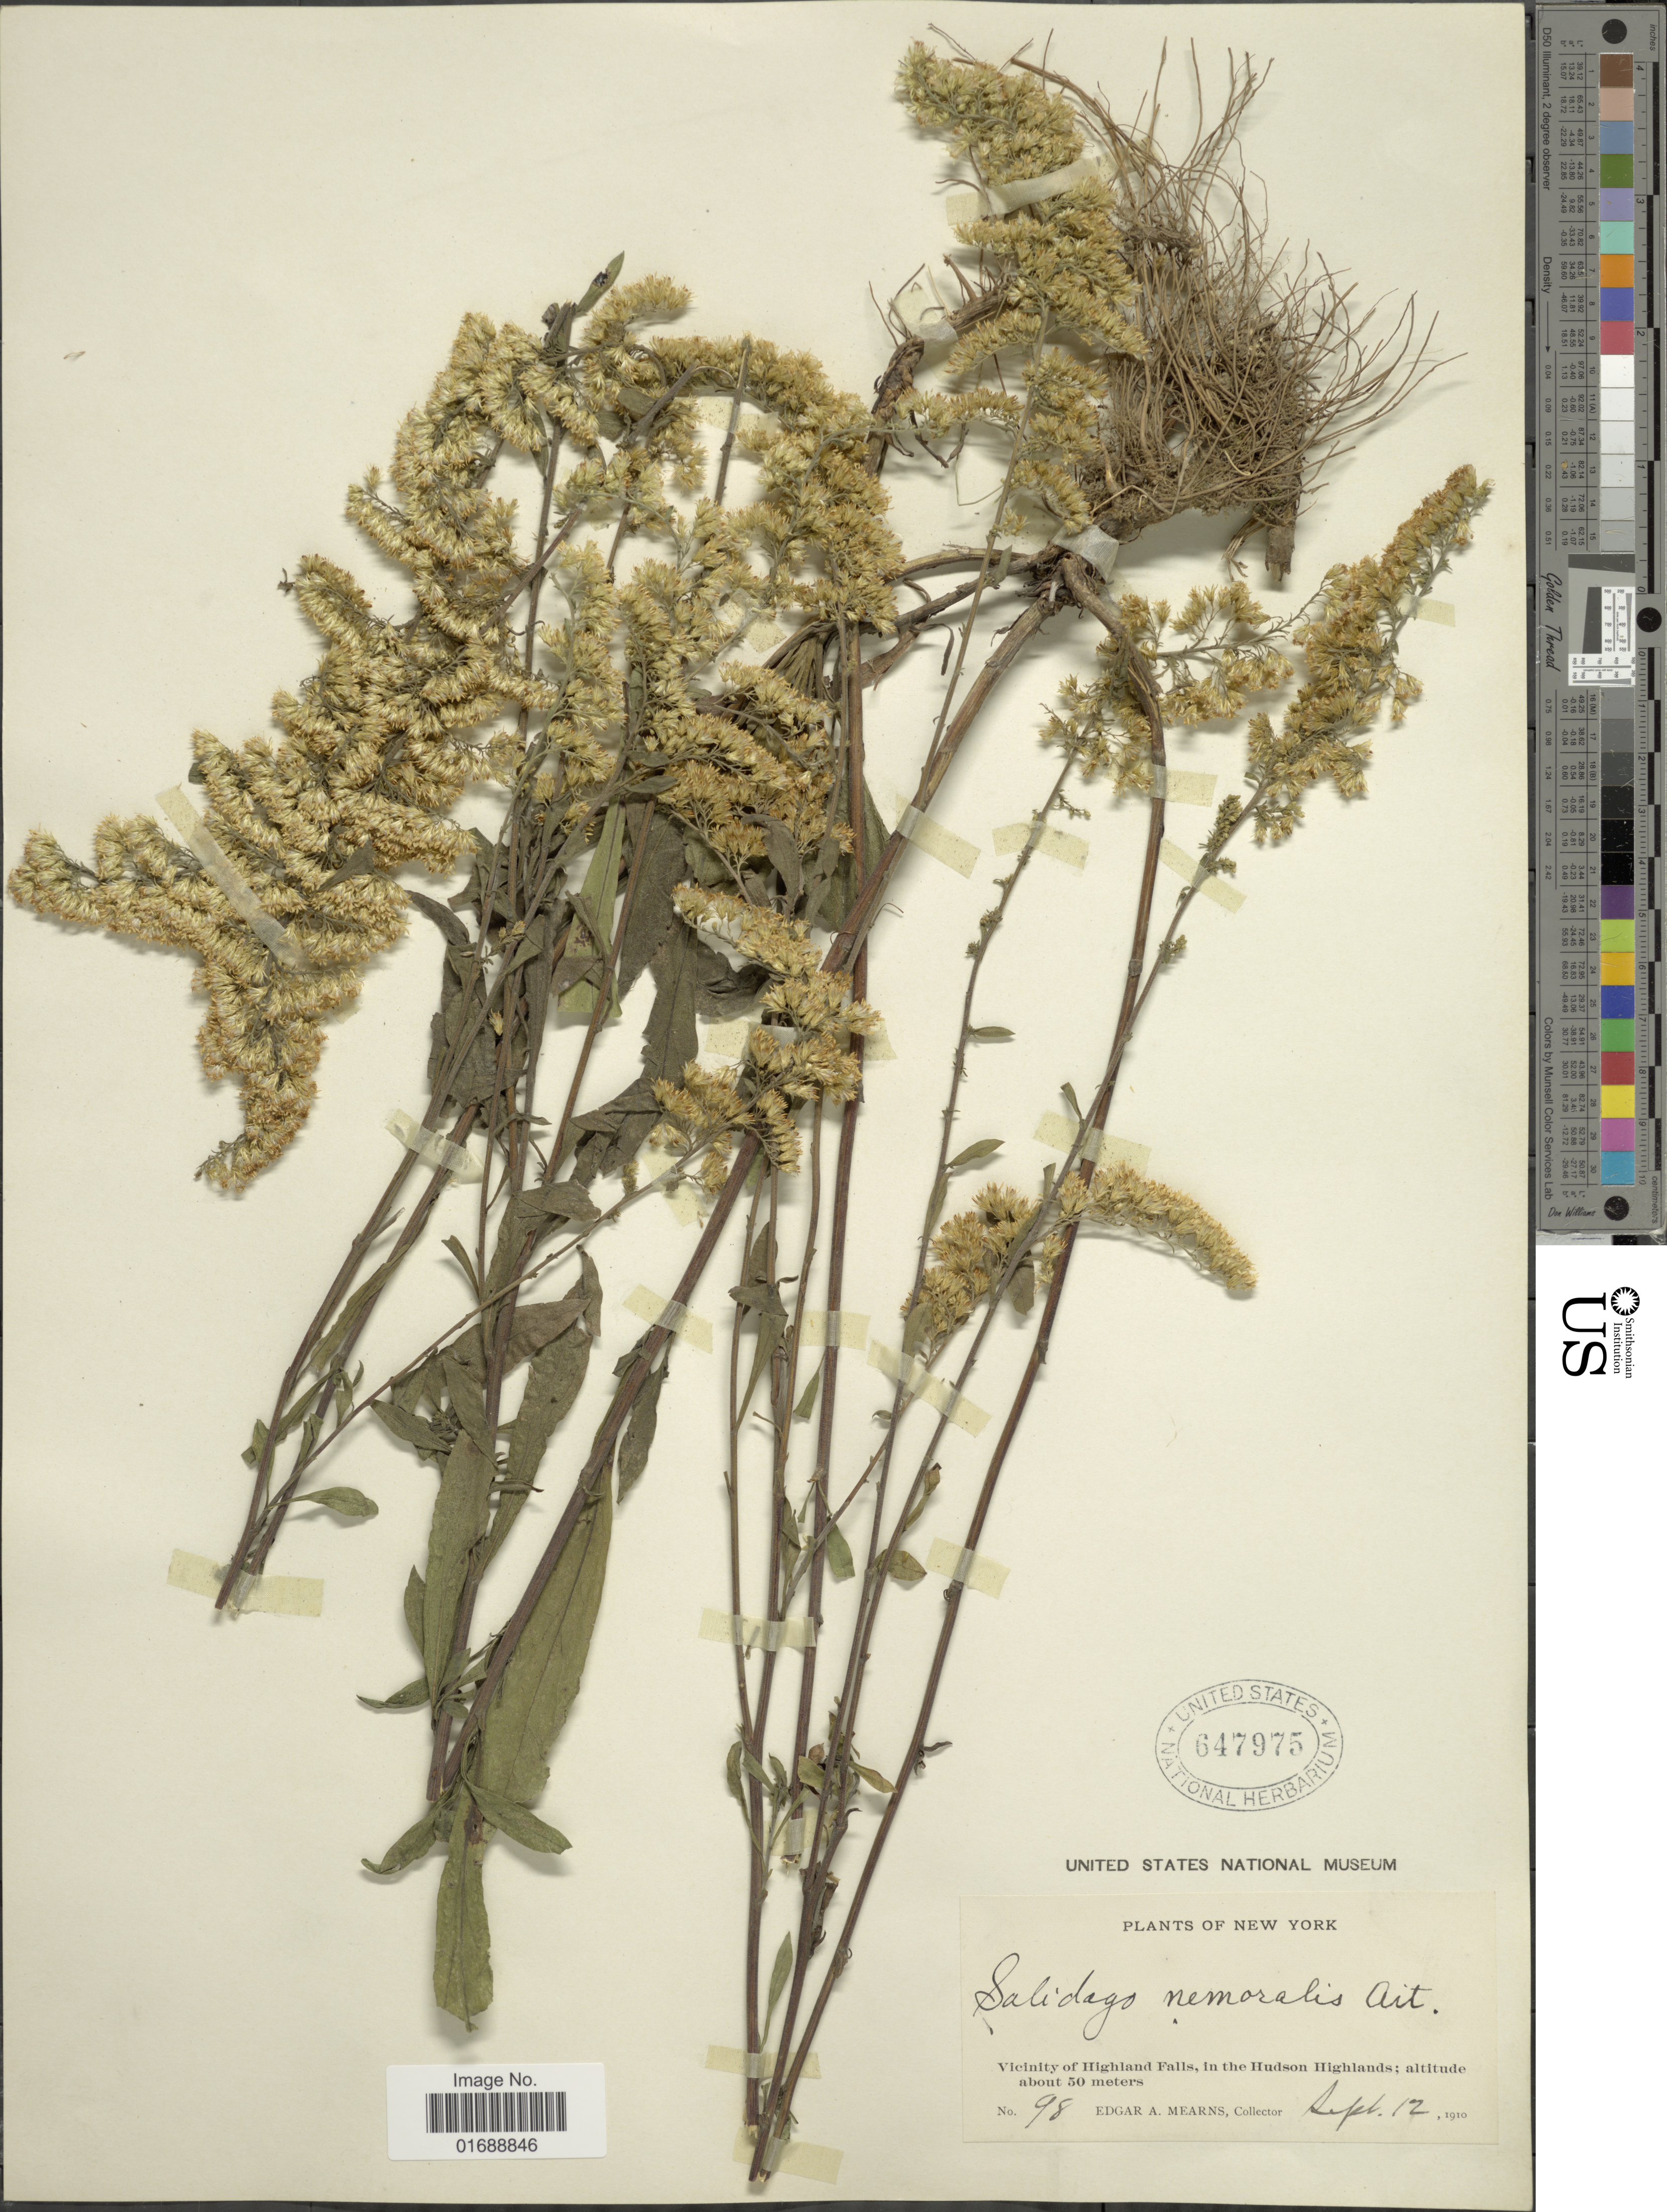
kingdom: Plantae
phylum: Tracheophyta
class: Magnoliopsida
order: Asterales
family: Asteraceae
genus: Solidago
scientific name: Solidago nemoralis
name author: Aiton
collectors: E. A. Mearns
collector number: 98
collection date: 1910-09-12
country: United States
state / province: New York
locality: Vicinity of Highland Falls, in the Hudson Highlands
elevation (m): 50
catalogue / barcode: US 647975